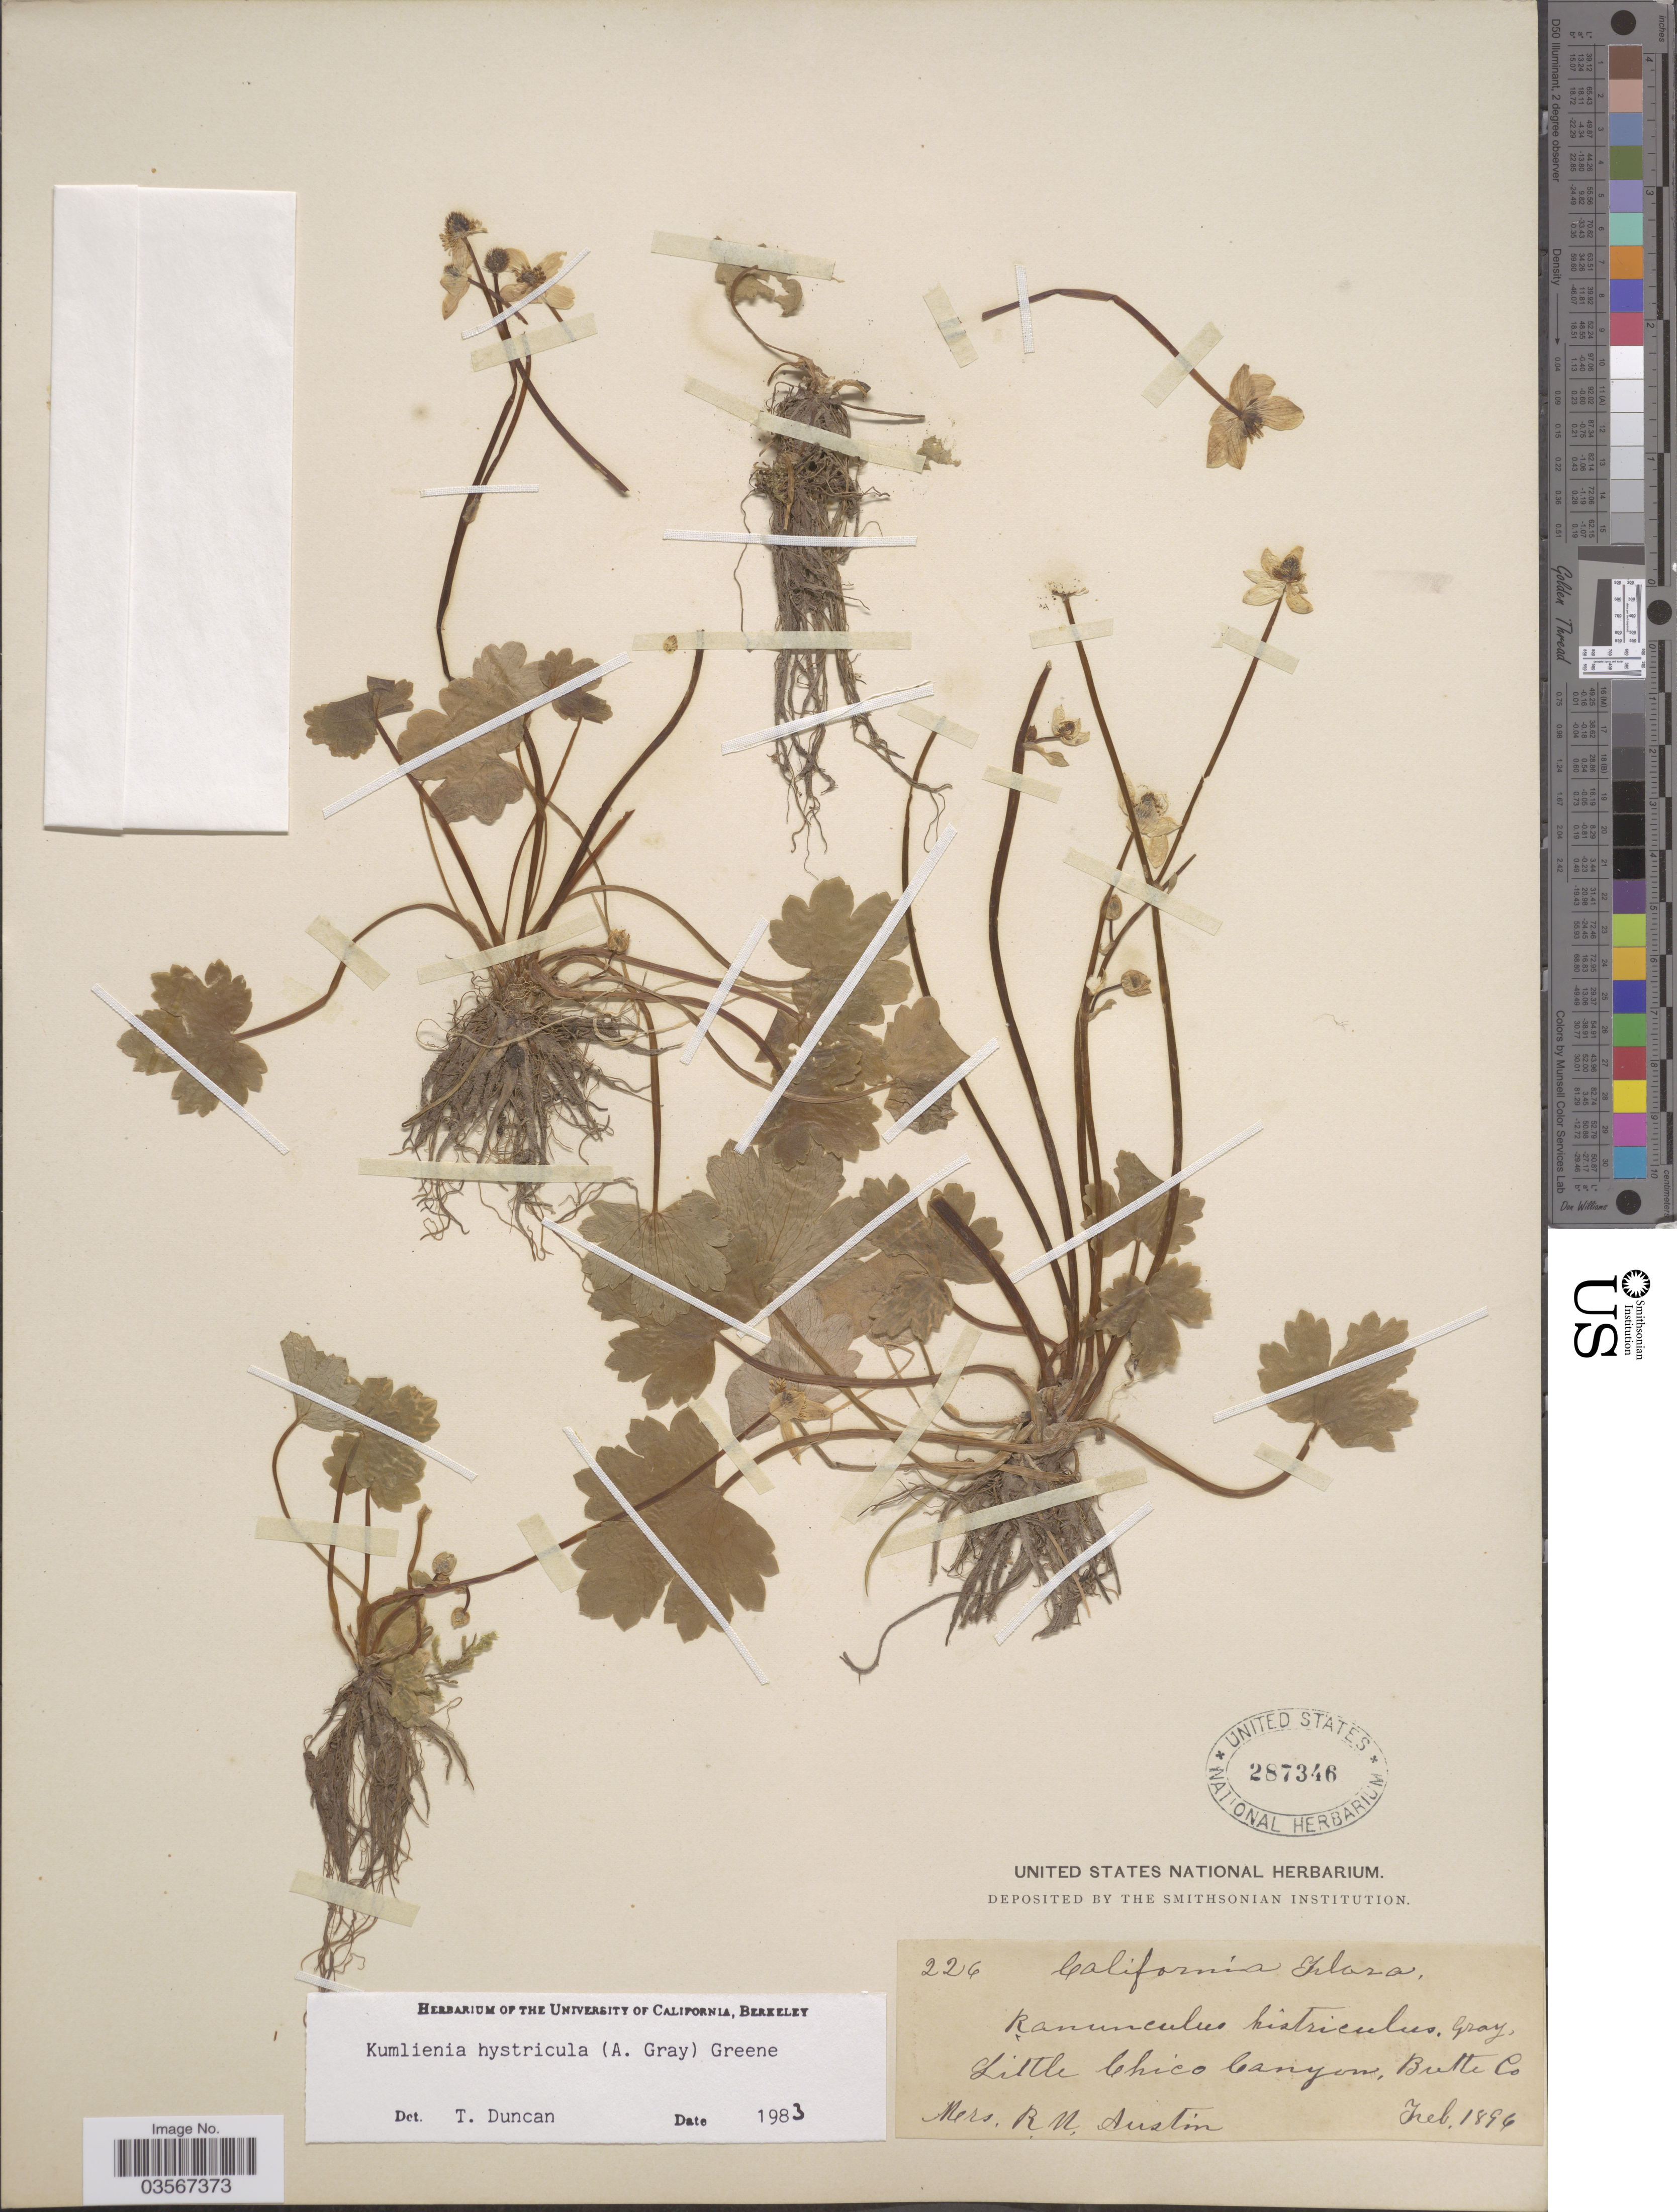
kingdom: Plantae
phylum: Tracheophyta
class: Magnoliopsida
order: Ranunculales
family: Ranunculaceae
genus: Ranunculus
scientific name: Ranunculus hystriculus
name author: A. Gray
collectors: R. Austin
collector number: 226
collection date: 1896-02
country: United States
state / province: California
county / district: Butte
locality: Little Chico Canyon, Butte Co.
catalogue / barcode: US 287346